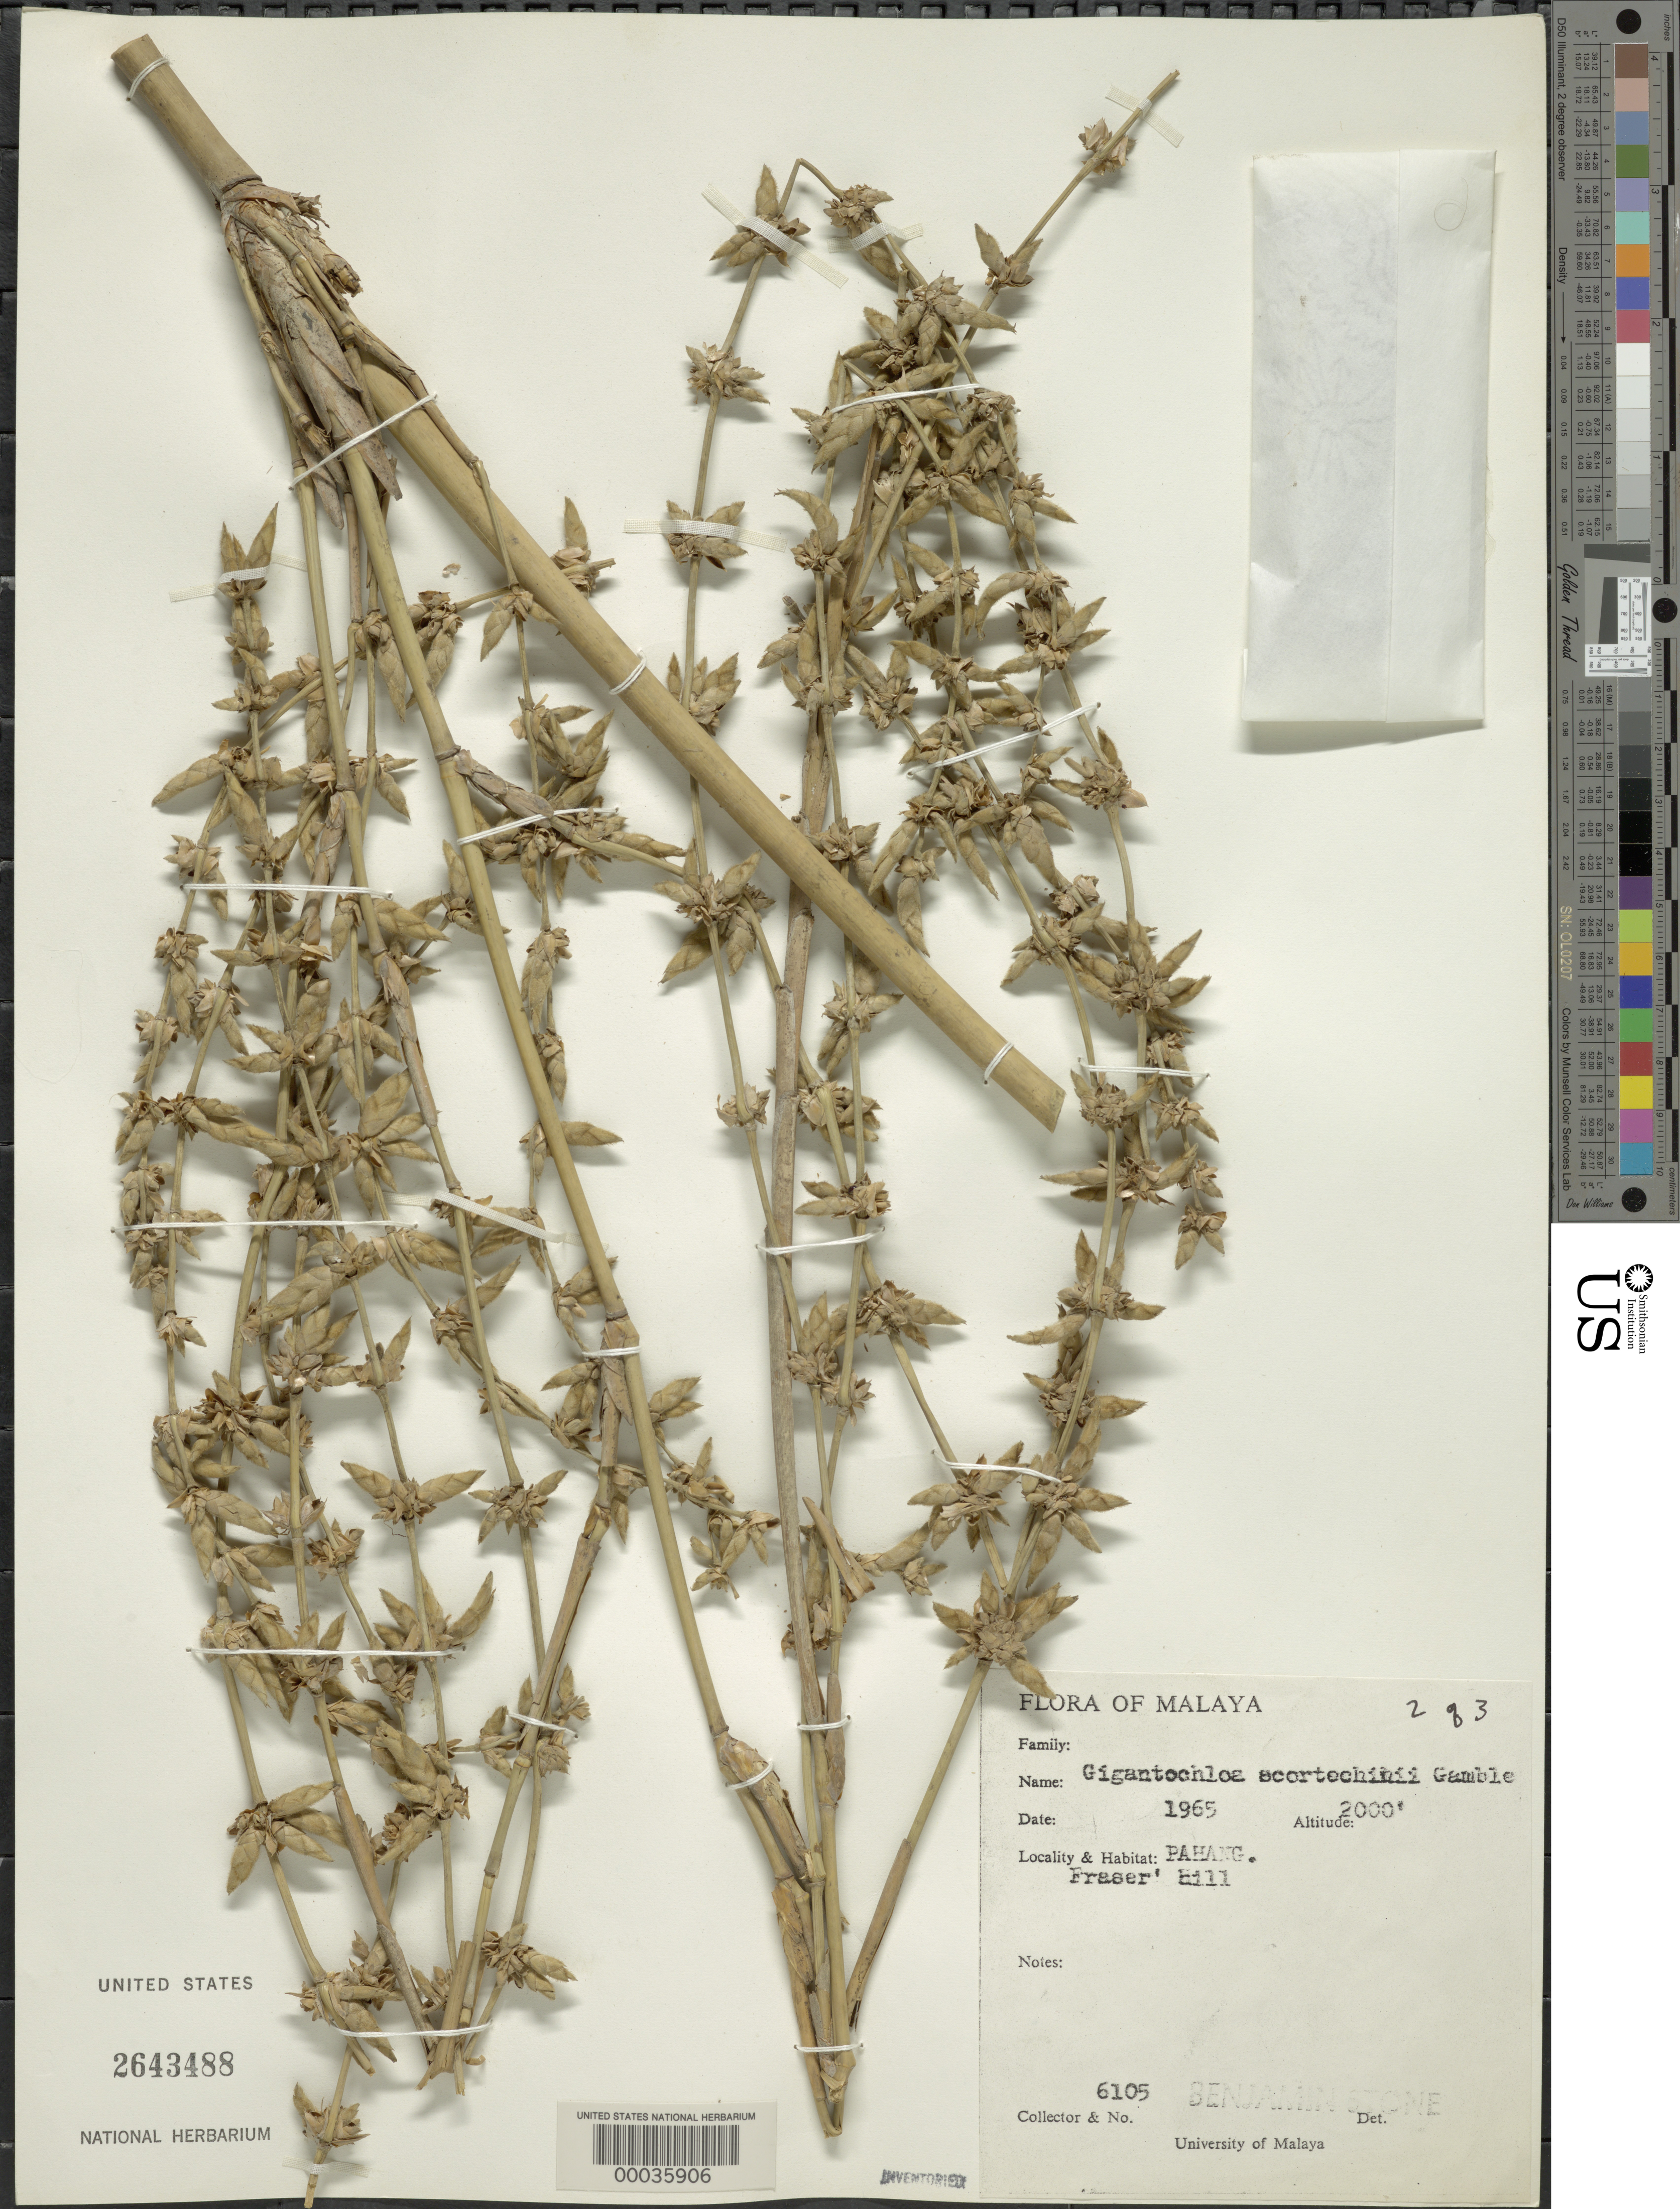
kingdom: Plantae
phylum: Tracheophyta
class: Liliopsida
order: Poales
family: Poaceae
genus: Dendrocalamus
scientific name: Dendrocalamus scortechinii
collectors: B. C. Stone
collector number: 6105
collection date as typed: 1965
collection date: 1965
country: Malaysia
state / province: Pahang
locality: Pahang, fraser's hill [Malay Peninsula]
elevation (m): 610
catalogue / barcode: US 2643488